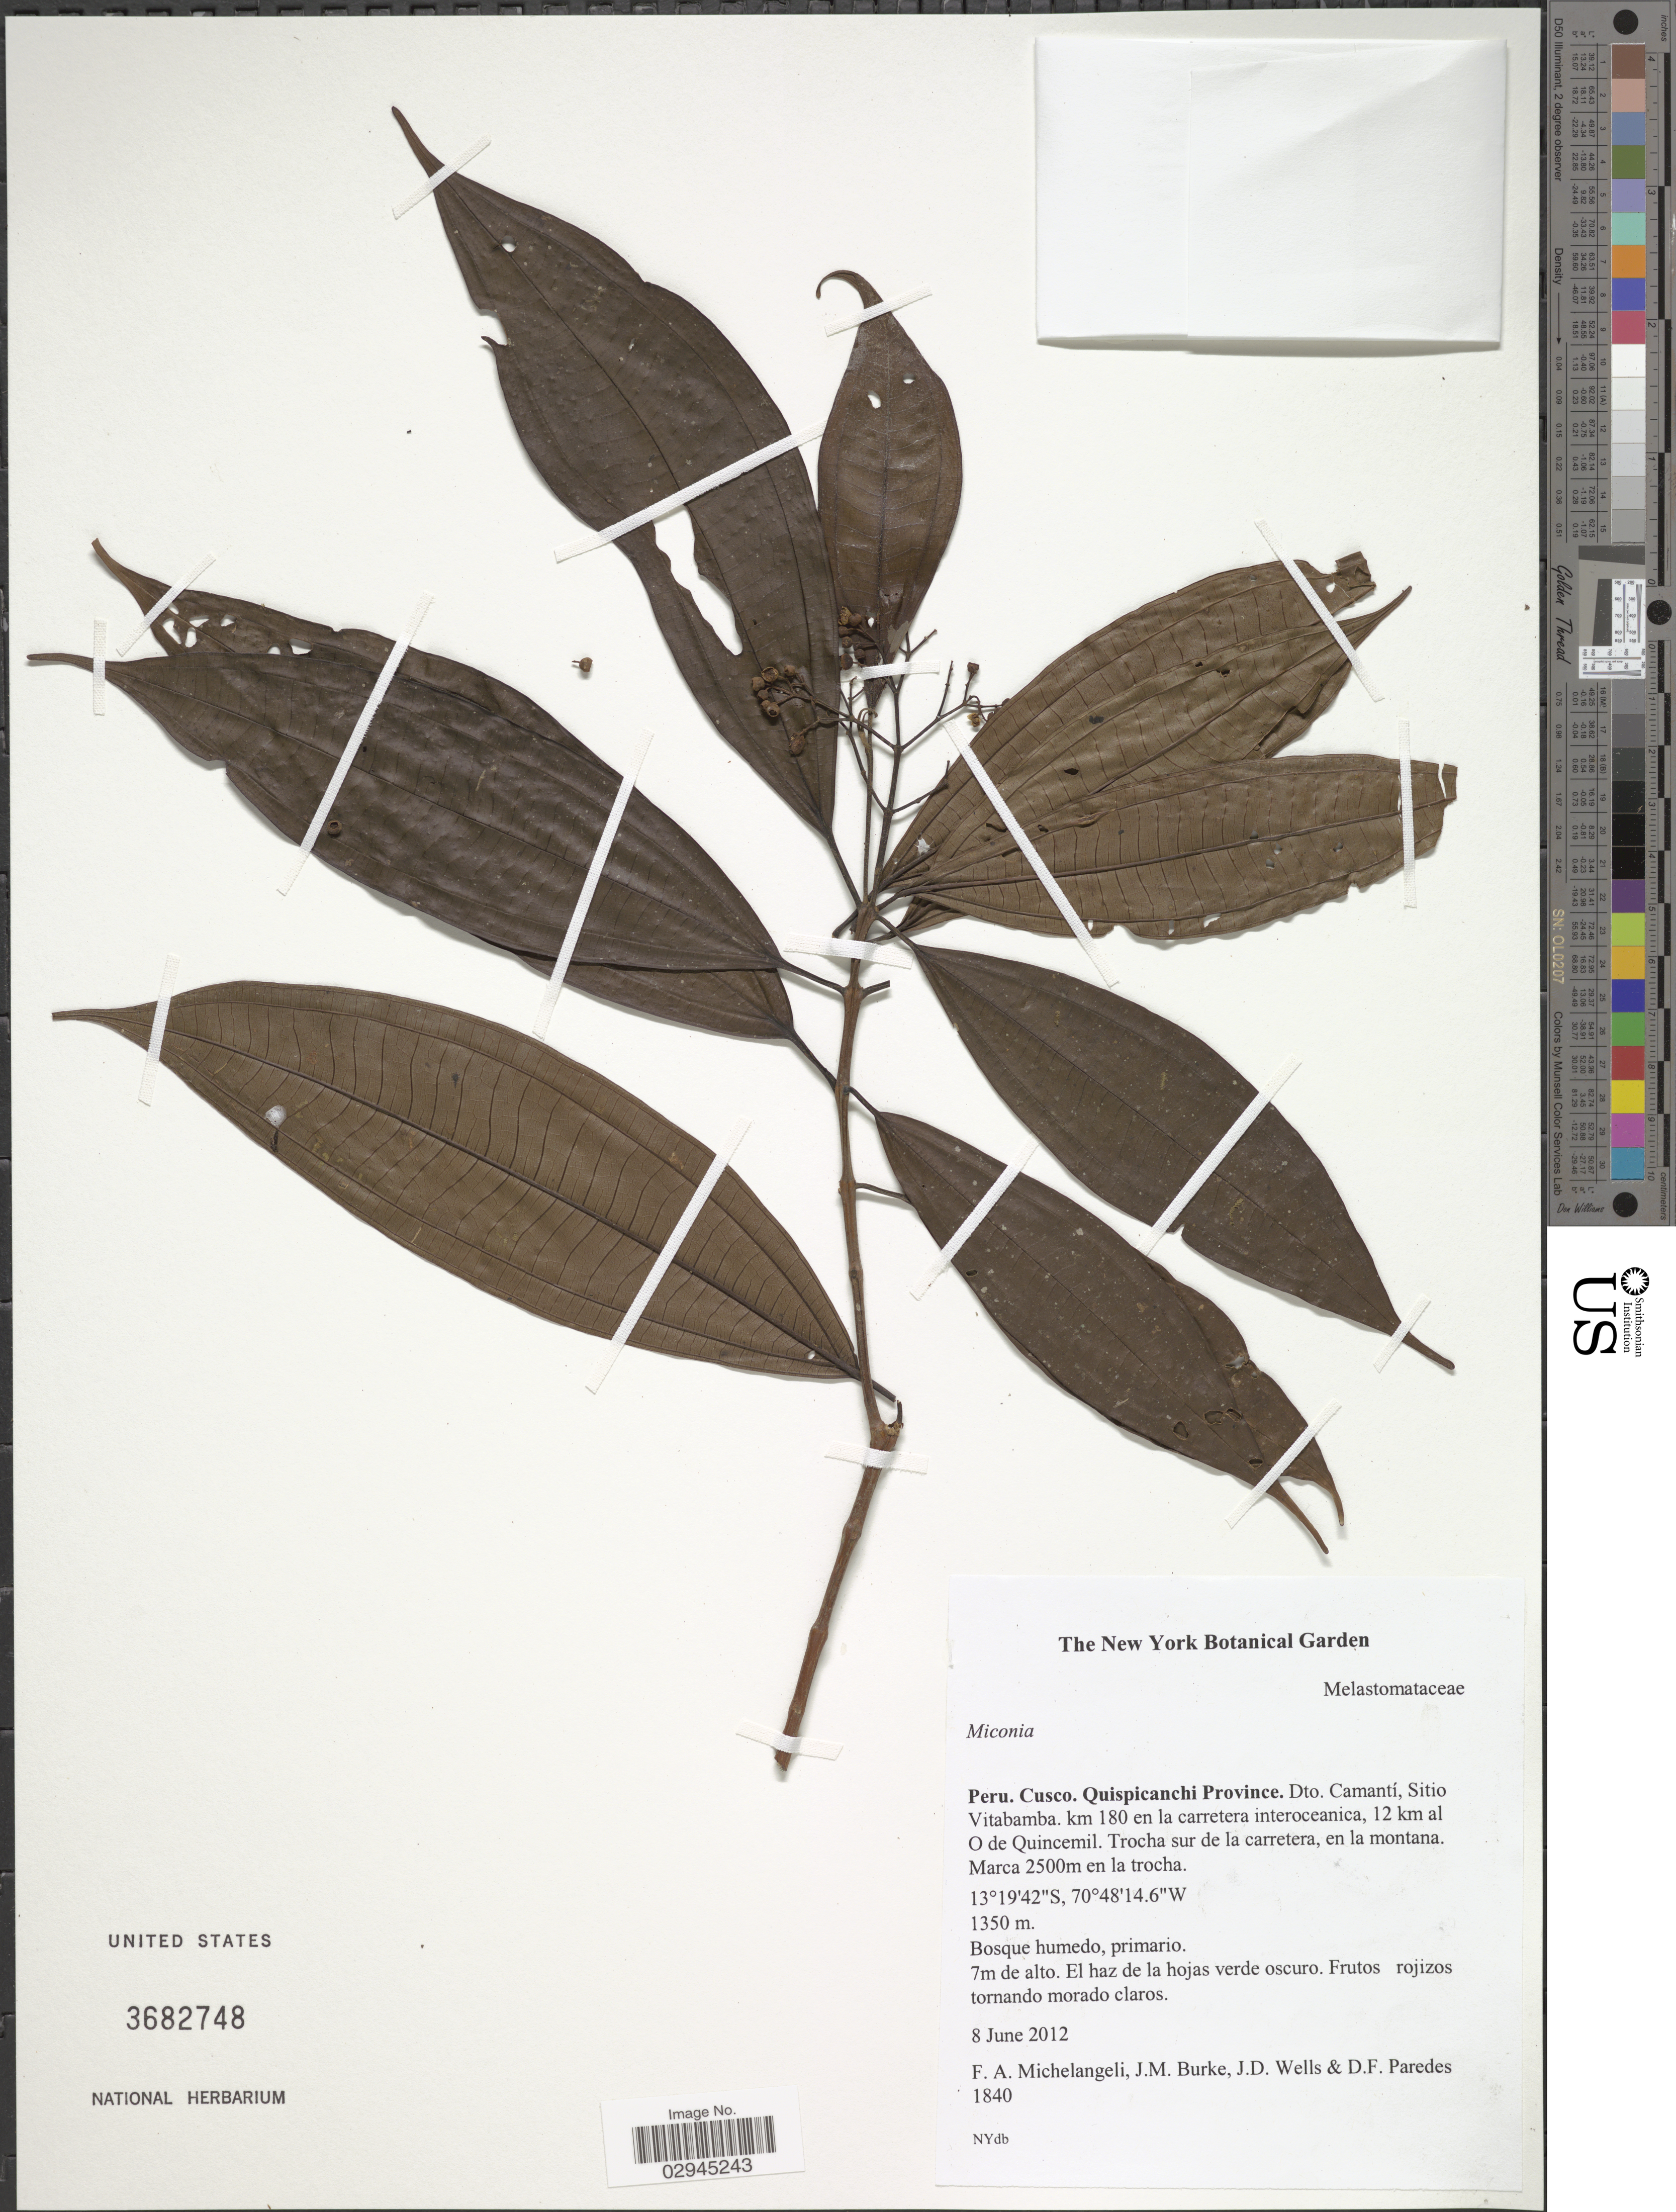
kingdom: Plantae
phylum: Tracheophyta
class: Magnoliopsida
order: Myrtales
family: Melastomataceae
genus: Miconia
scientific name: Miconia sp.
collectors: F. A. Michelangeli, Jac. M. Burke, J. Wells & D. Paredes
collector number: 1840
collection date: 2012-02-08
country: Peru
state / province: Cusco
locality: Quispicanchi Province. Dto. Camantí, Sitio Vitabamba. km 180 en la carretera interoceanica, 12 km al O de Quincemil. Trocha sur de la carretera, en la montana. Marca 2500m en la trocha.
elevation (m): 1350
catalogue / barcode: US 3682748